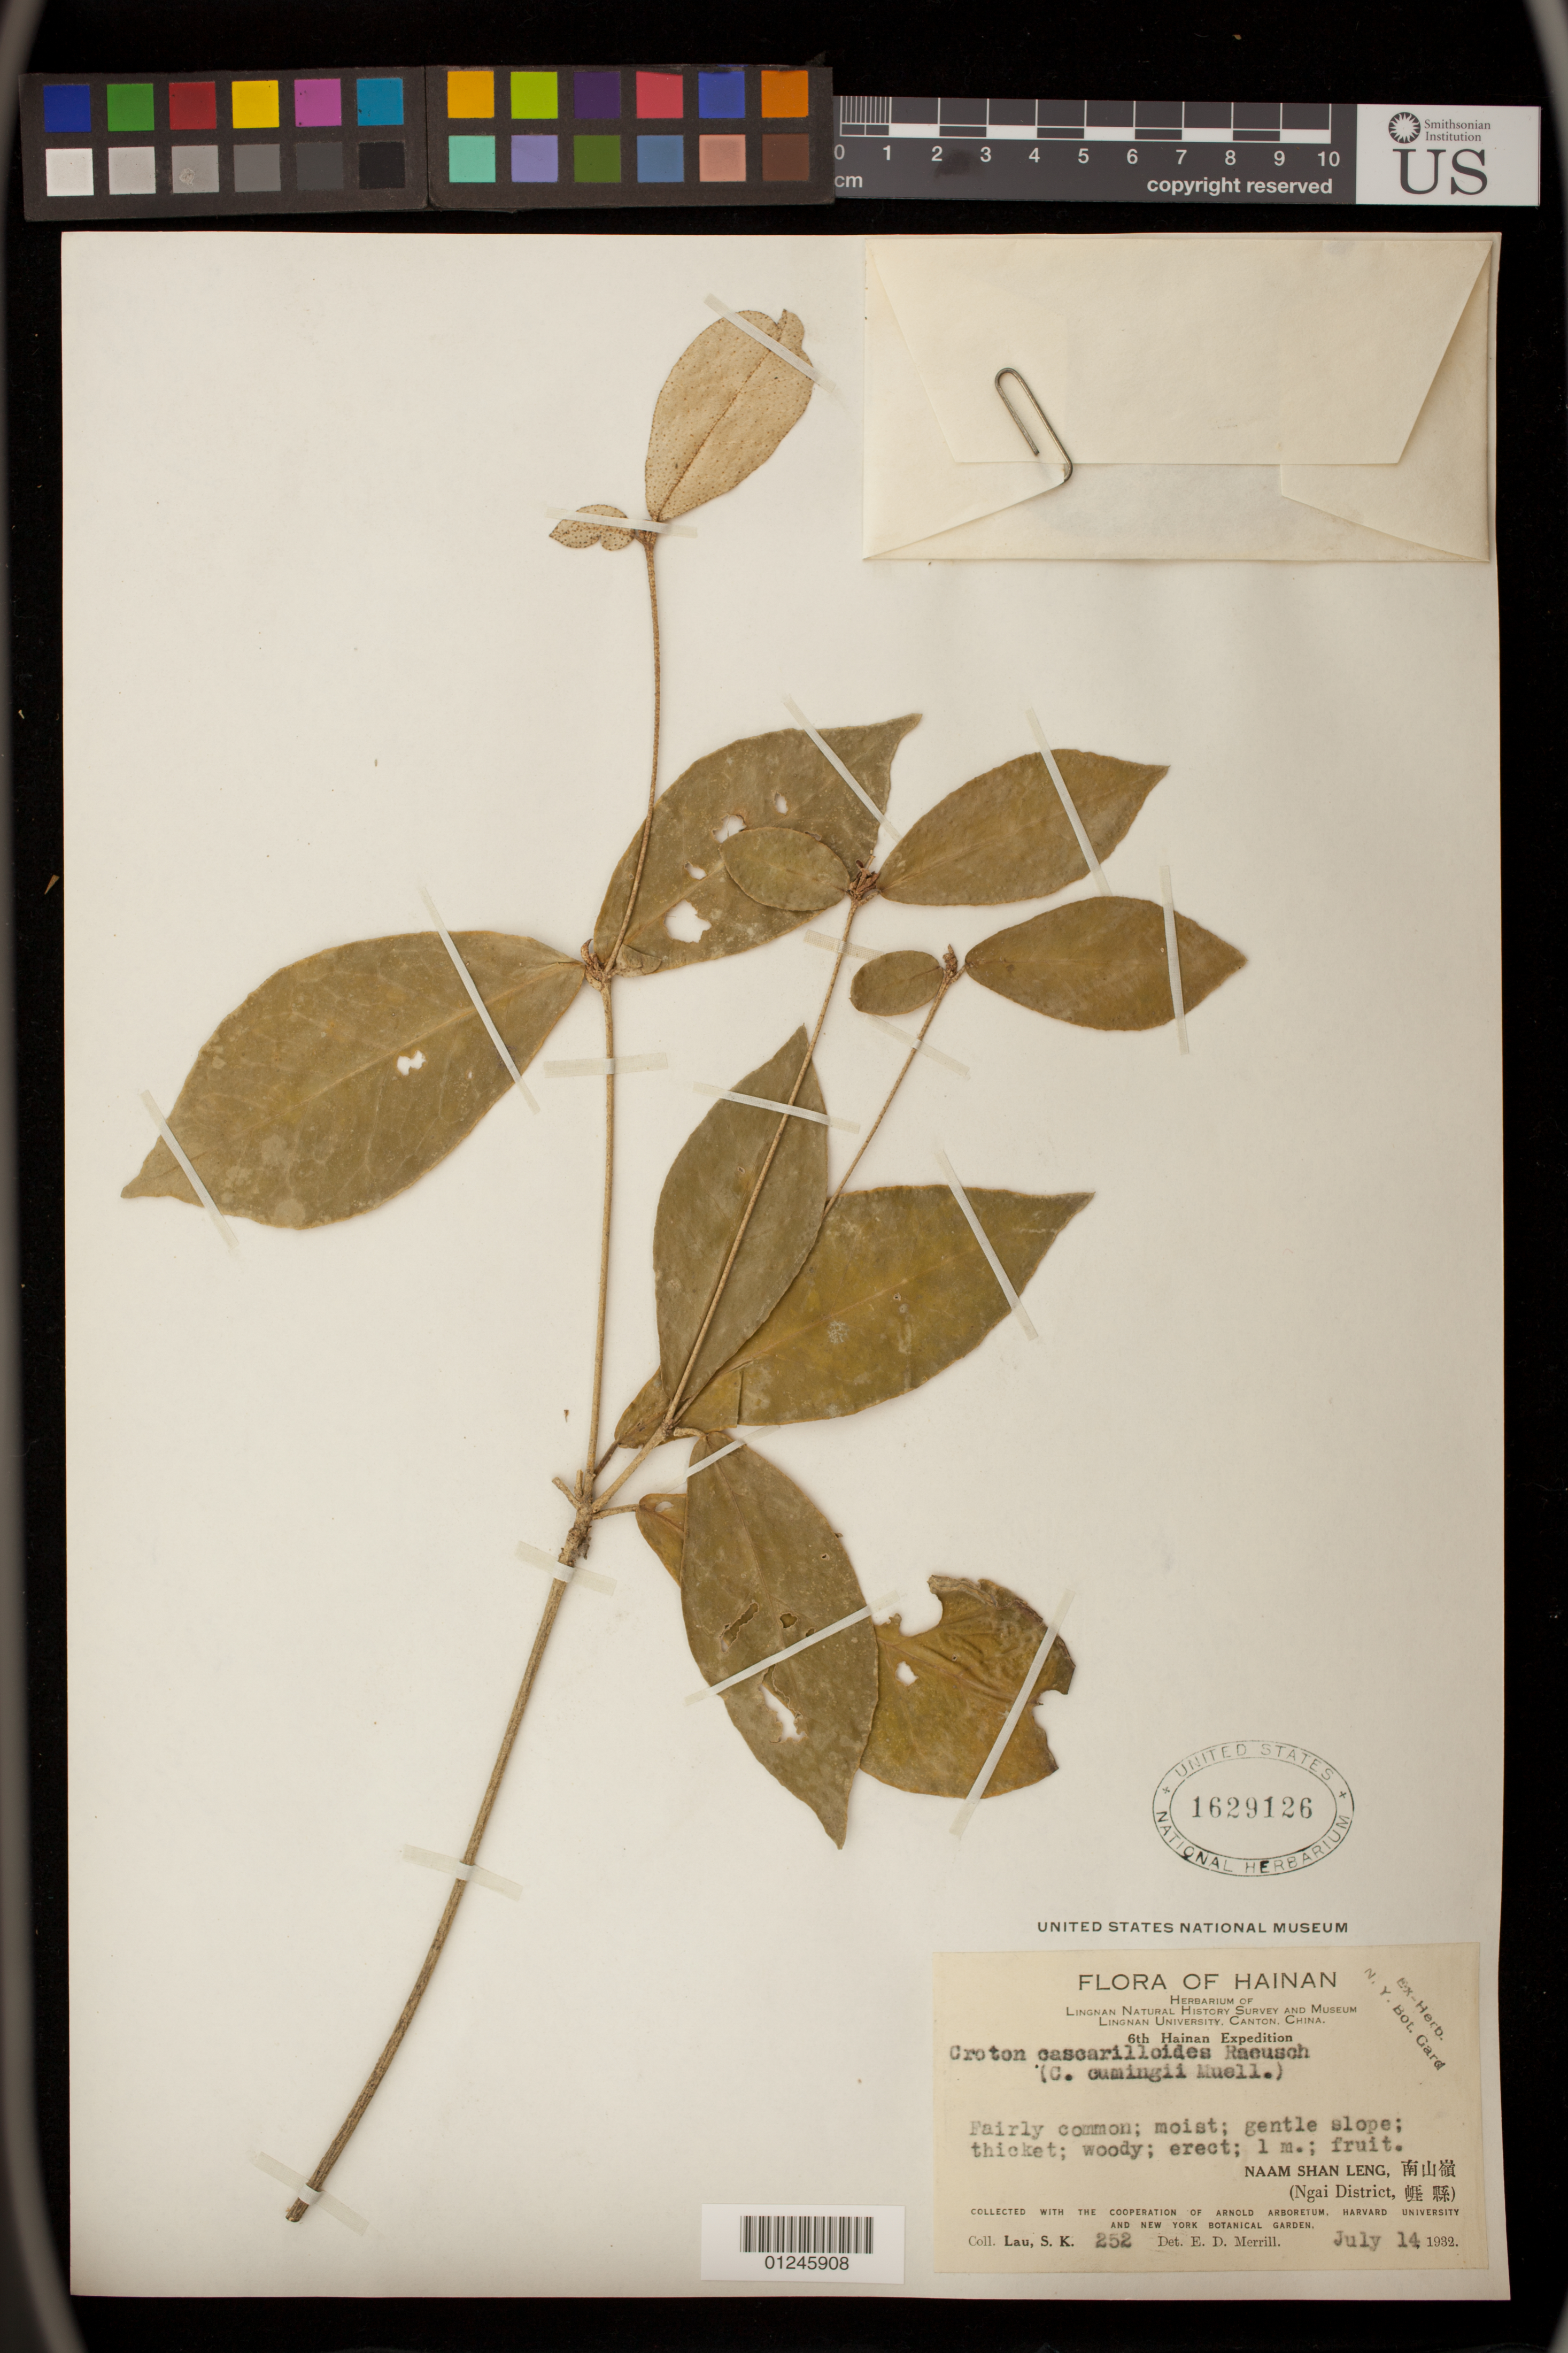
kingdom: Plantae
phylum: Tracheophyta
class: Magnoliopsida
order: Malpighiales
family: Euphorbiaceae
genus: Croton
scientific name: Croton cascarilloides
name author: Raeusch.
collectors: S. K. Lau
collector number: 252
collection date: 1932-07-14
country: China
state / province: Hainan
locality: Naam Shan Leng Ngai District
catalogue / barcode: US 1629126